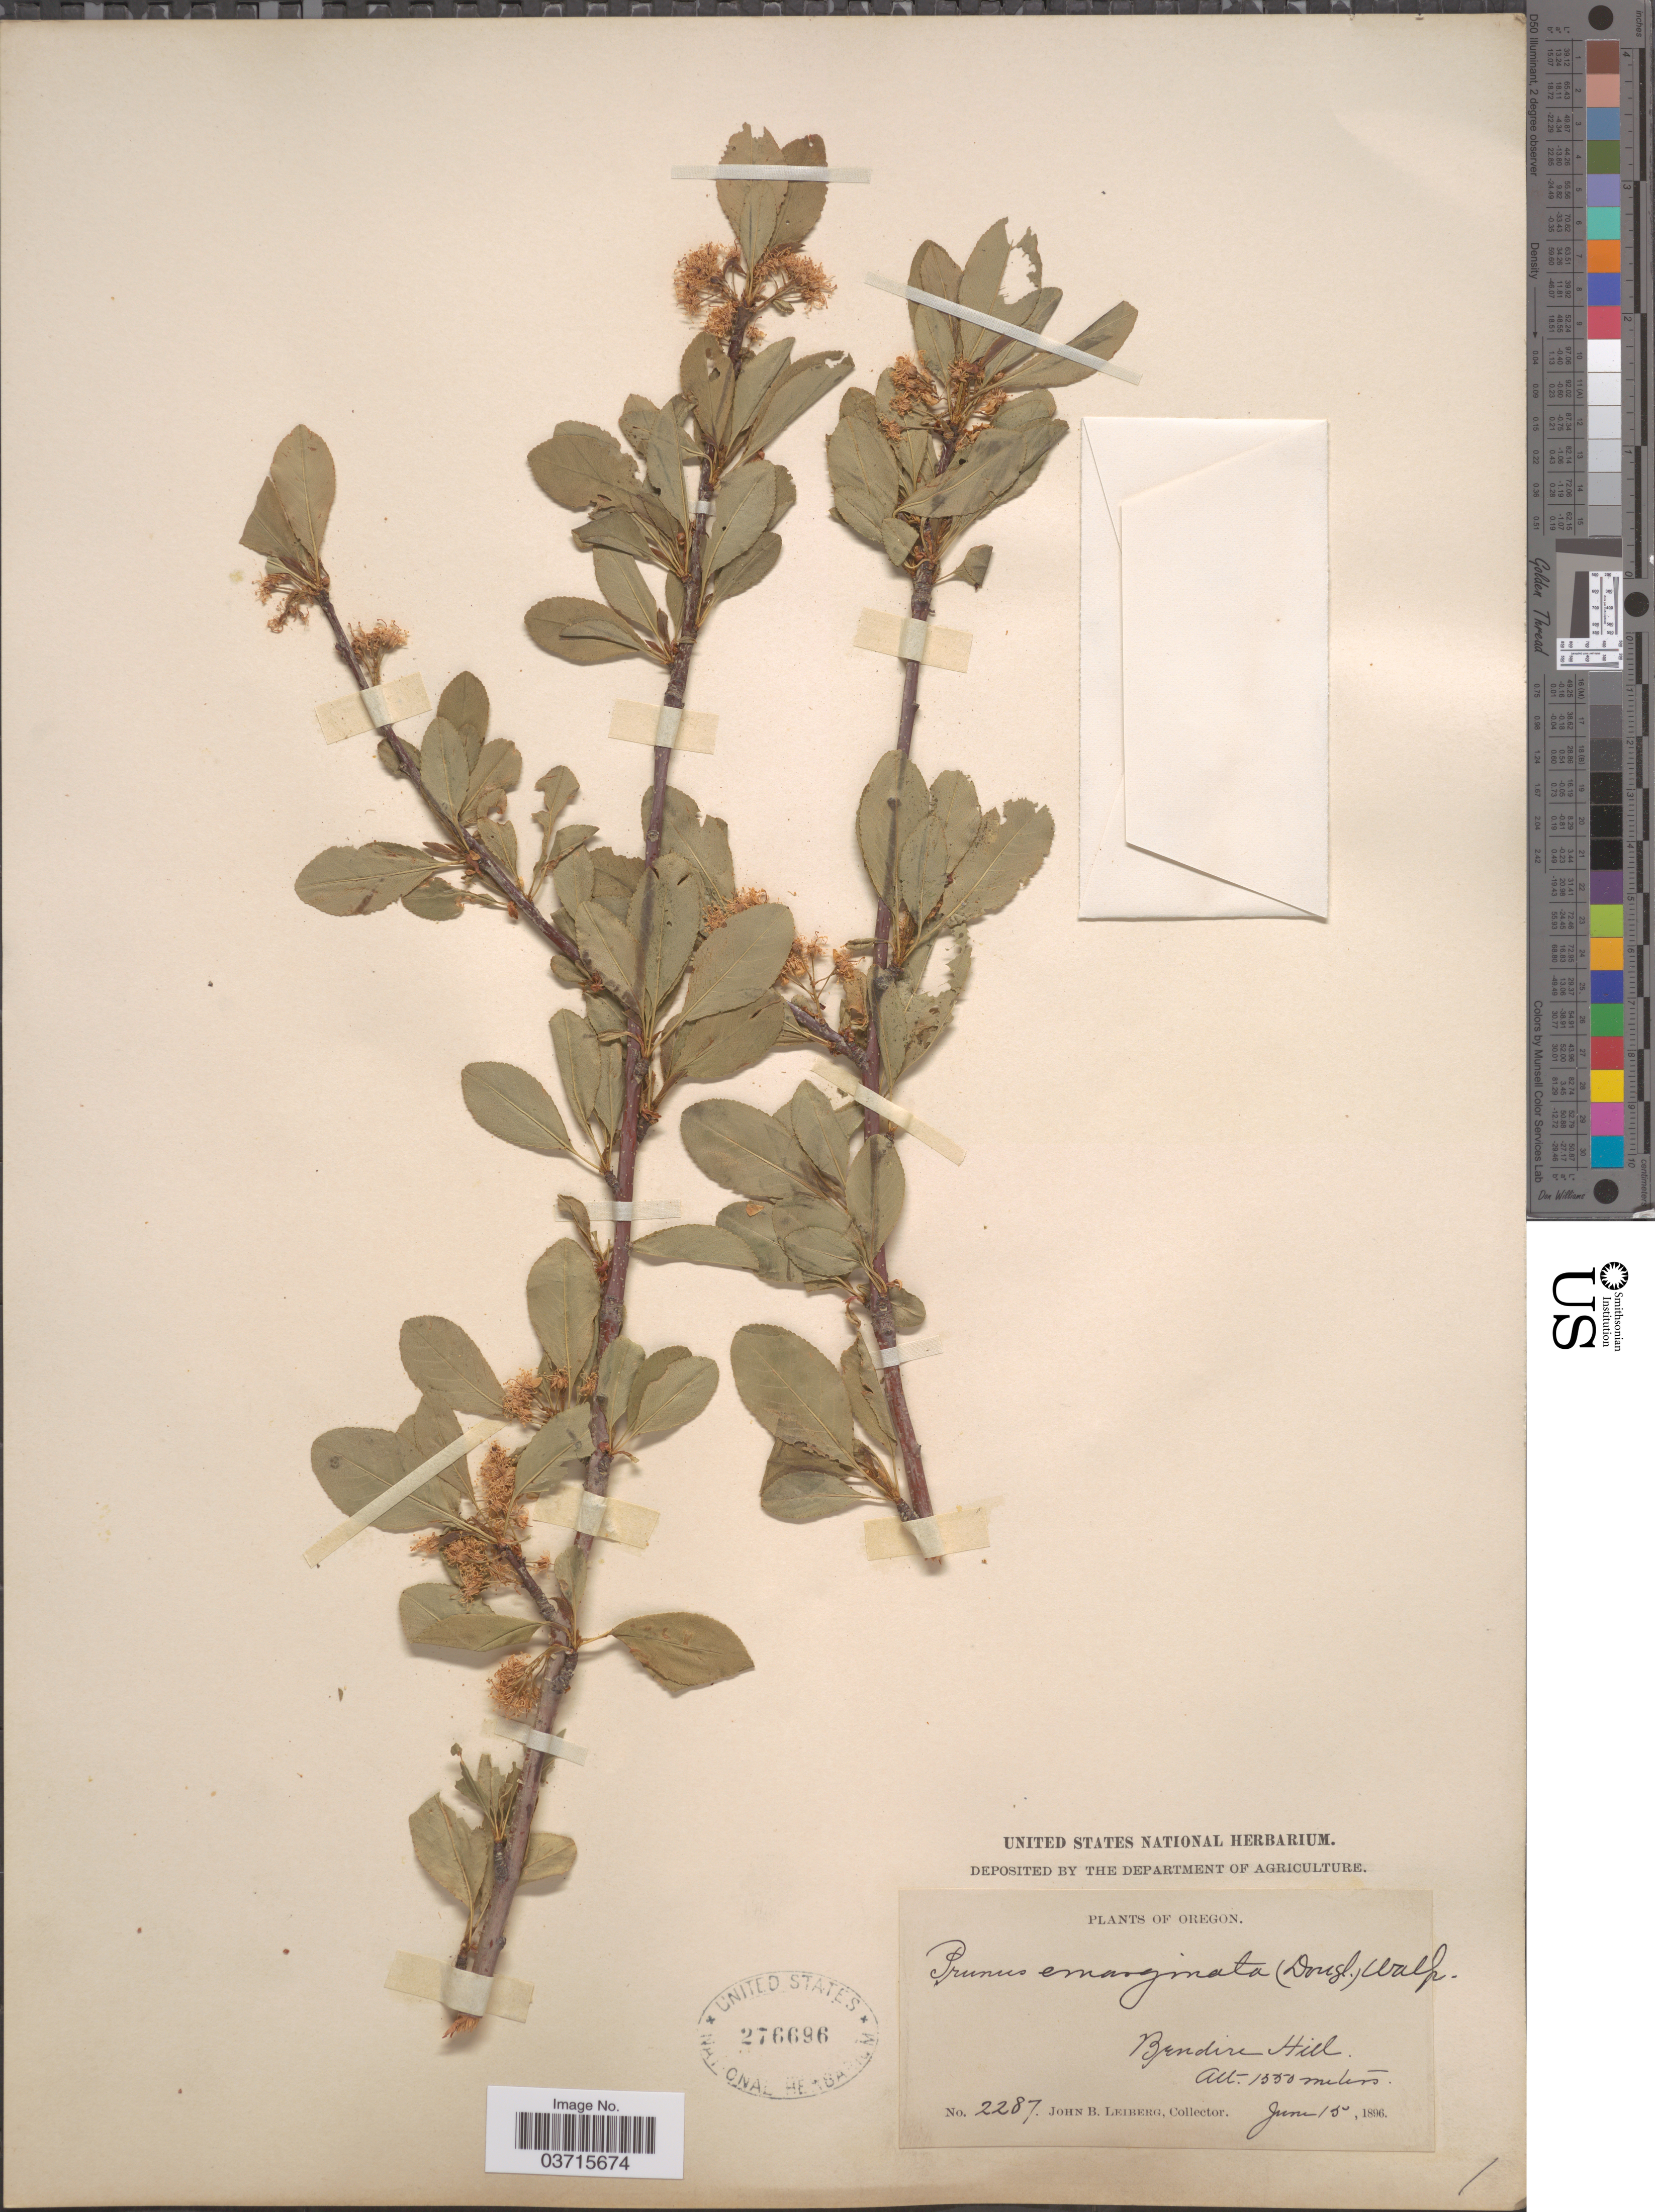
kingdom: Plantae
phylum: Tracheophyta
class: Magnoliopsida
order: Rosales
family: Rosaceae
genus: Prunus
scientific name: Prunus emarginata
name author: (Douglas ex Hook.) Eaton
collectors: J. B. Leiberg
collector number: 2287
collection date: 1896-06-15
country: United States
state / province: Oregon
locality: Bendire Hill.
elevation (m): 1550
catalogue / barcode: US 276696